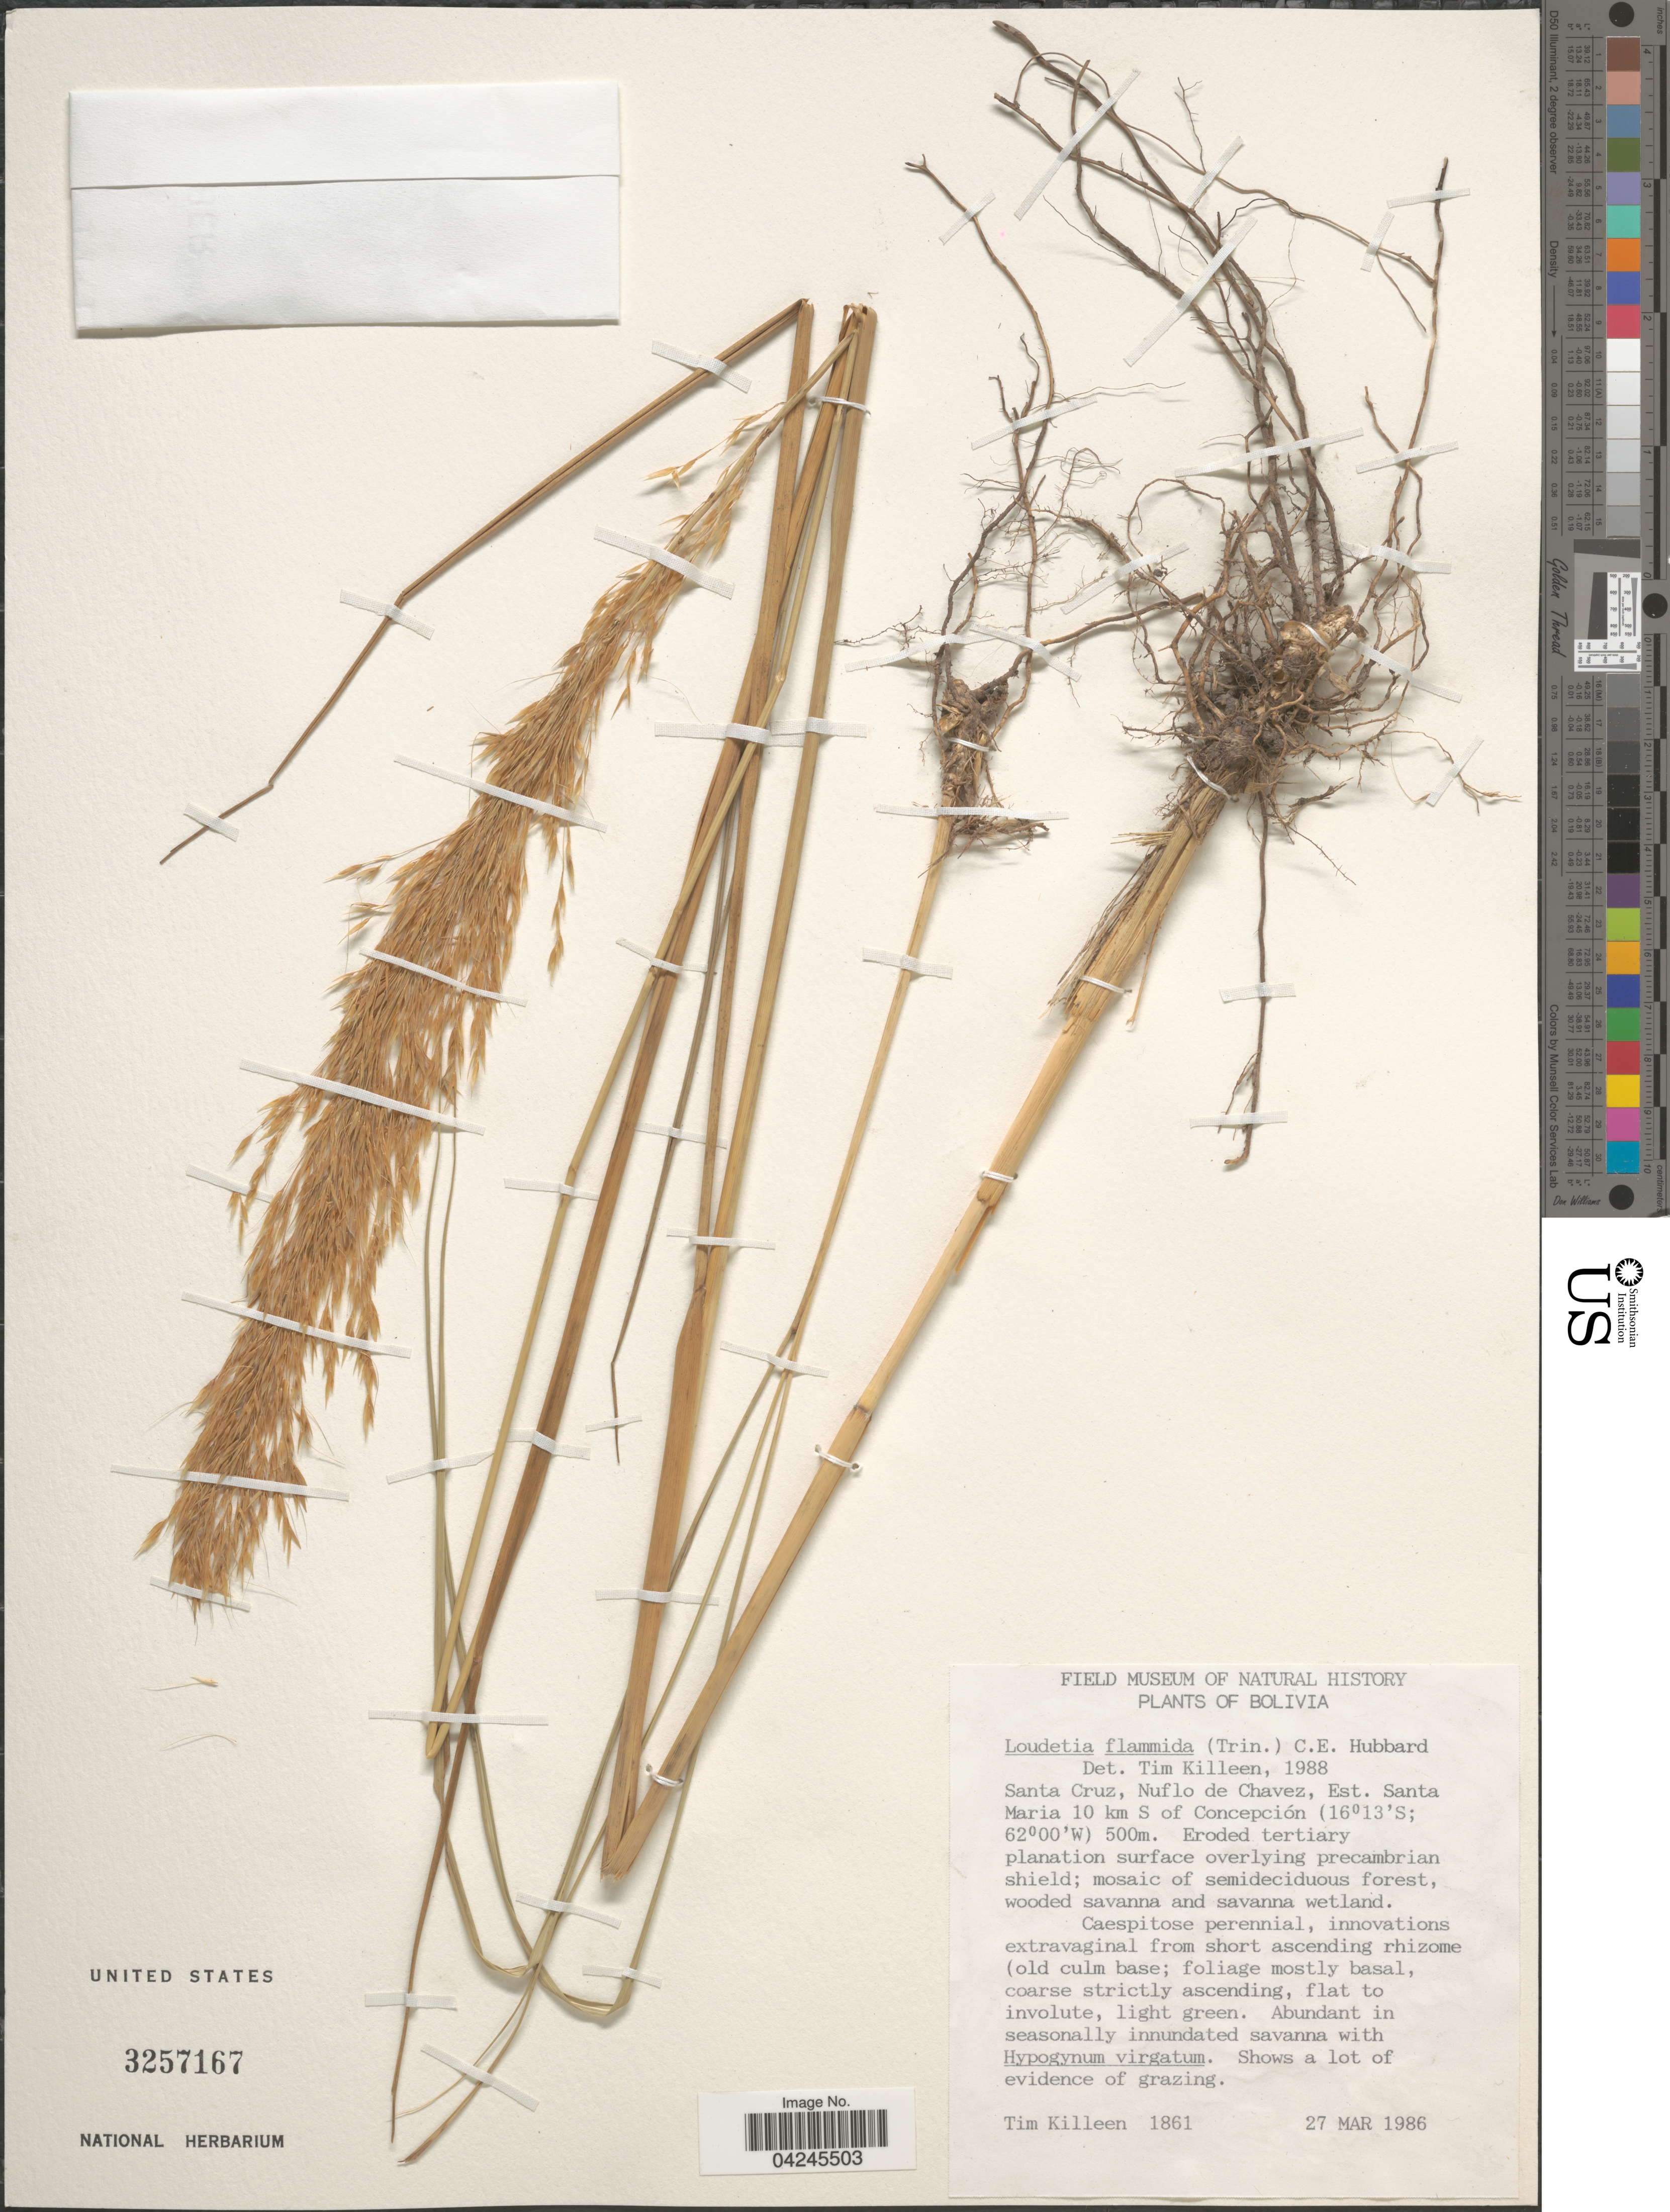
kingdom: Plantae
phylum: Tracheophyta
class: Liliopsida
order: Poales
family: Poaceae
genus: Loudetia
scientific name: Loudetia flammida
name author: (Trin.) C. E. Hubb.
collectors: T. J. Killeen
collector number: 1861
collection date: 1986-03-27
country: Bolivia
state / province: Santa Cruz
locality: Nuflo de Chavez, Est. Santa Maria 10 km S of Concepción.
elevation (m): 500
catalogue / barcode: US 3257167